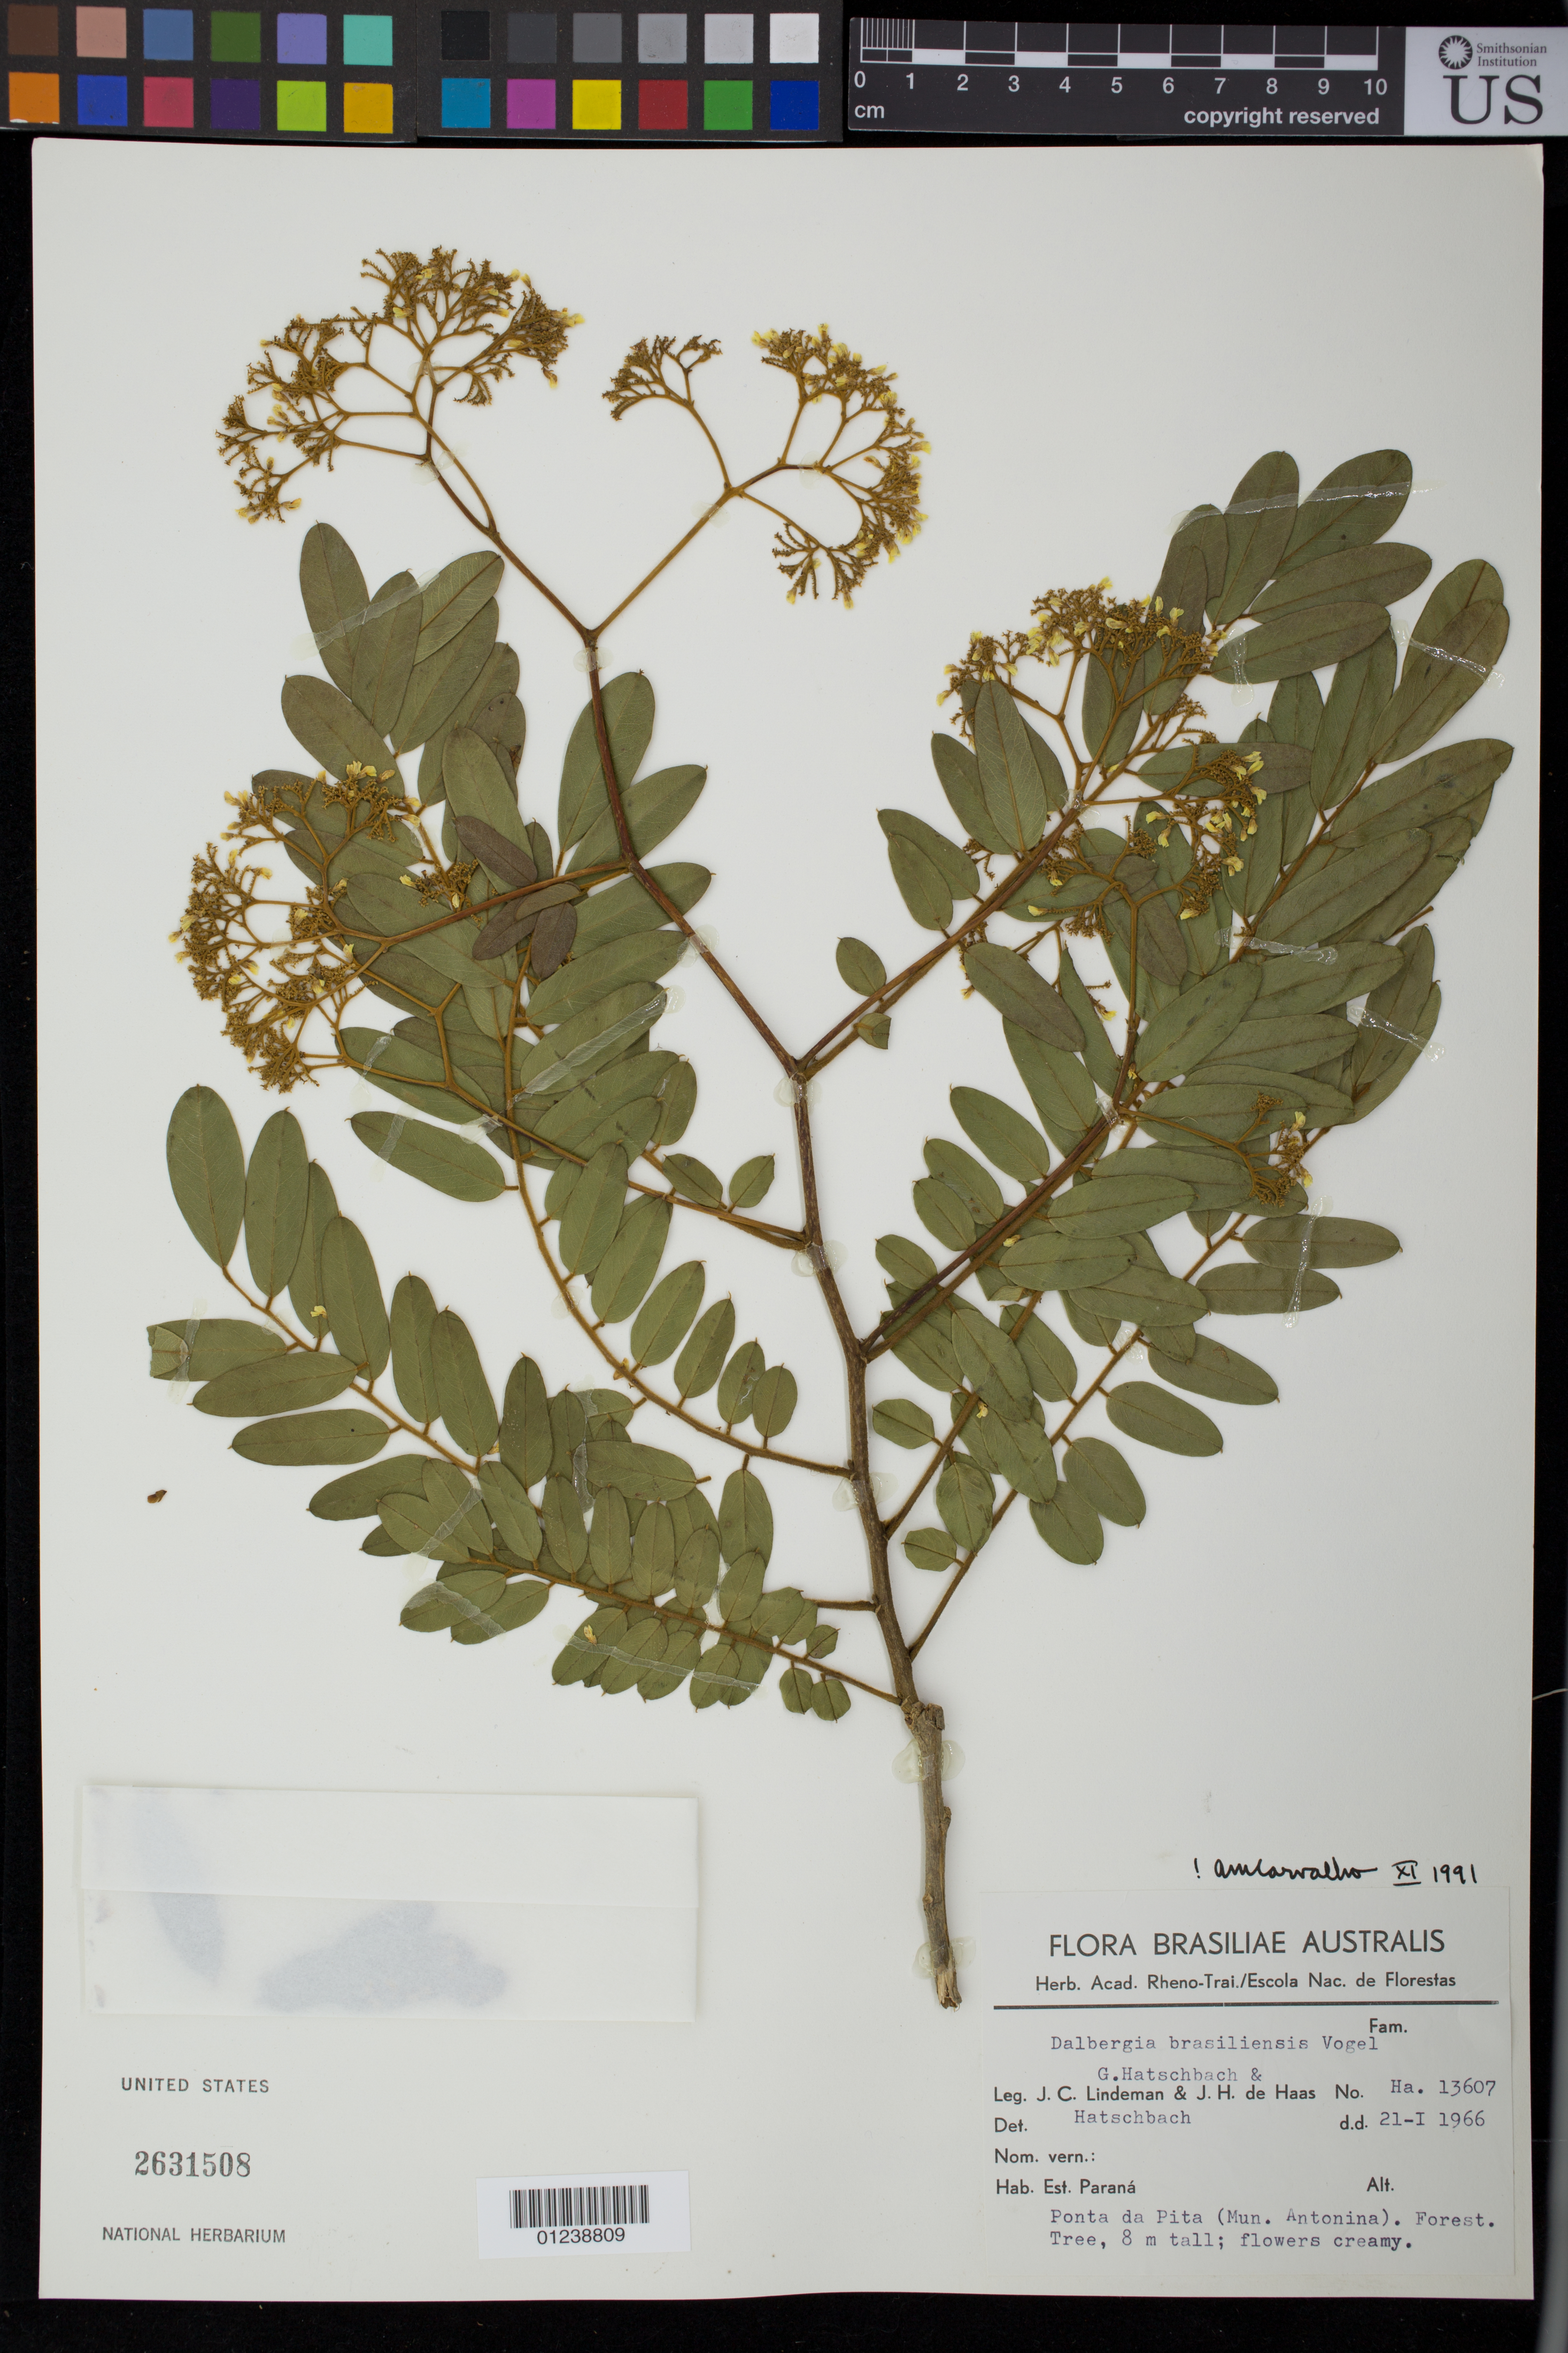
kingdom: Plantae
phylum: Tracheophyta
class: Magnoliopsida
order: Fabales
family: Fabaceae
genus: Dalbergia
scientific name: Dalbergia brasiliensis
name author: Vogel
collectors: J. C. Lindeman, G. Hatschbach & J. H. Haas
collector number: Ha. 13607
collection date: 1966-01-21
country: Brazil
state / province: Paraná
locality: Ponta da Pita (Mun. Antonina). Forest.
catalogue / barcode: US 2631508